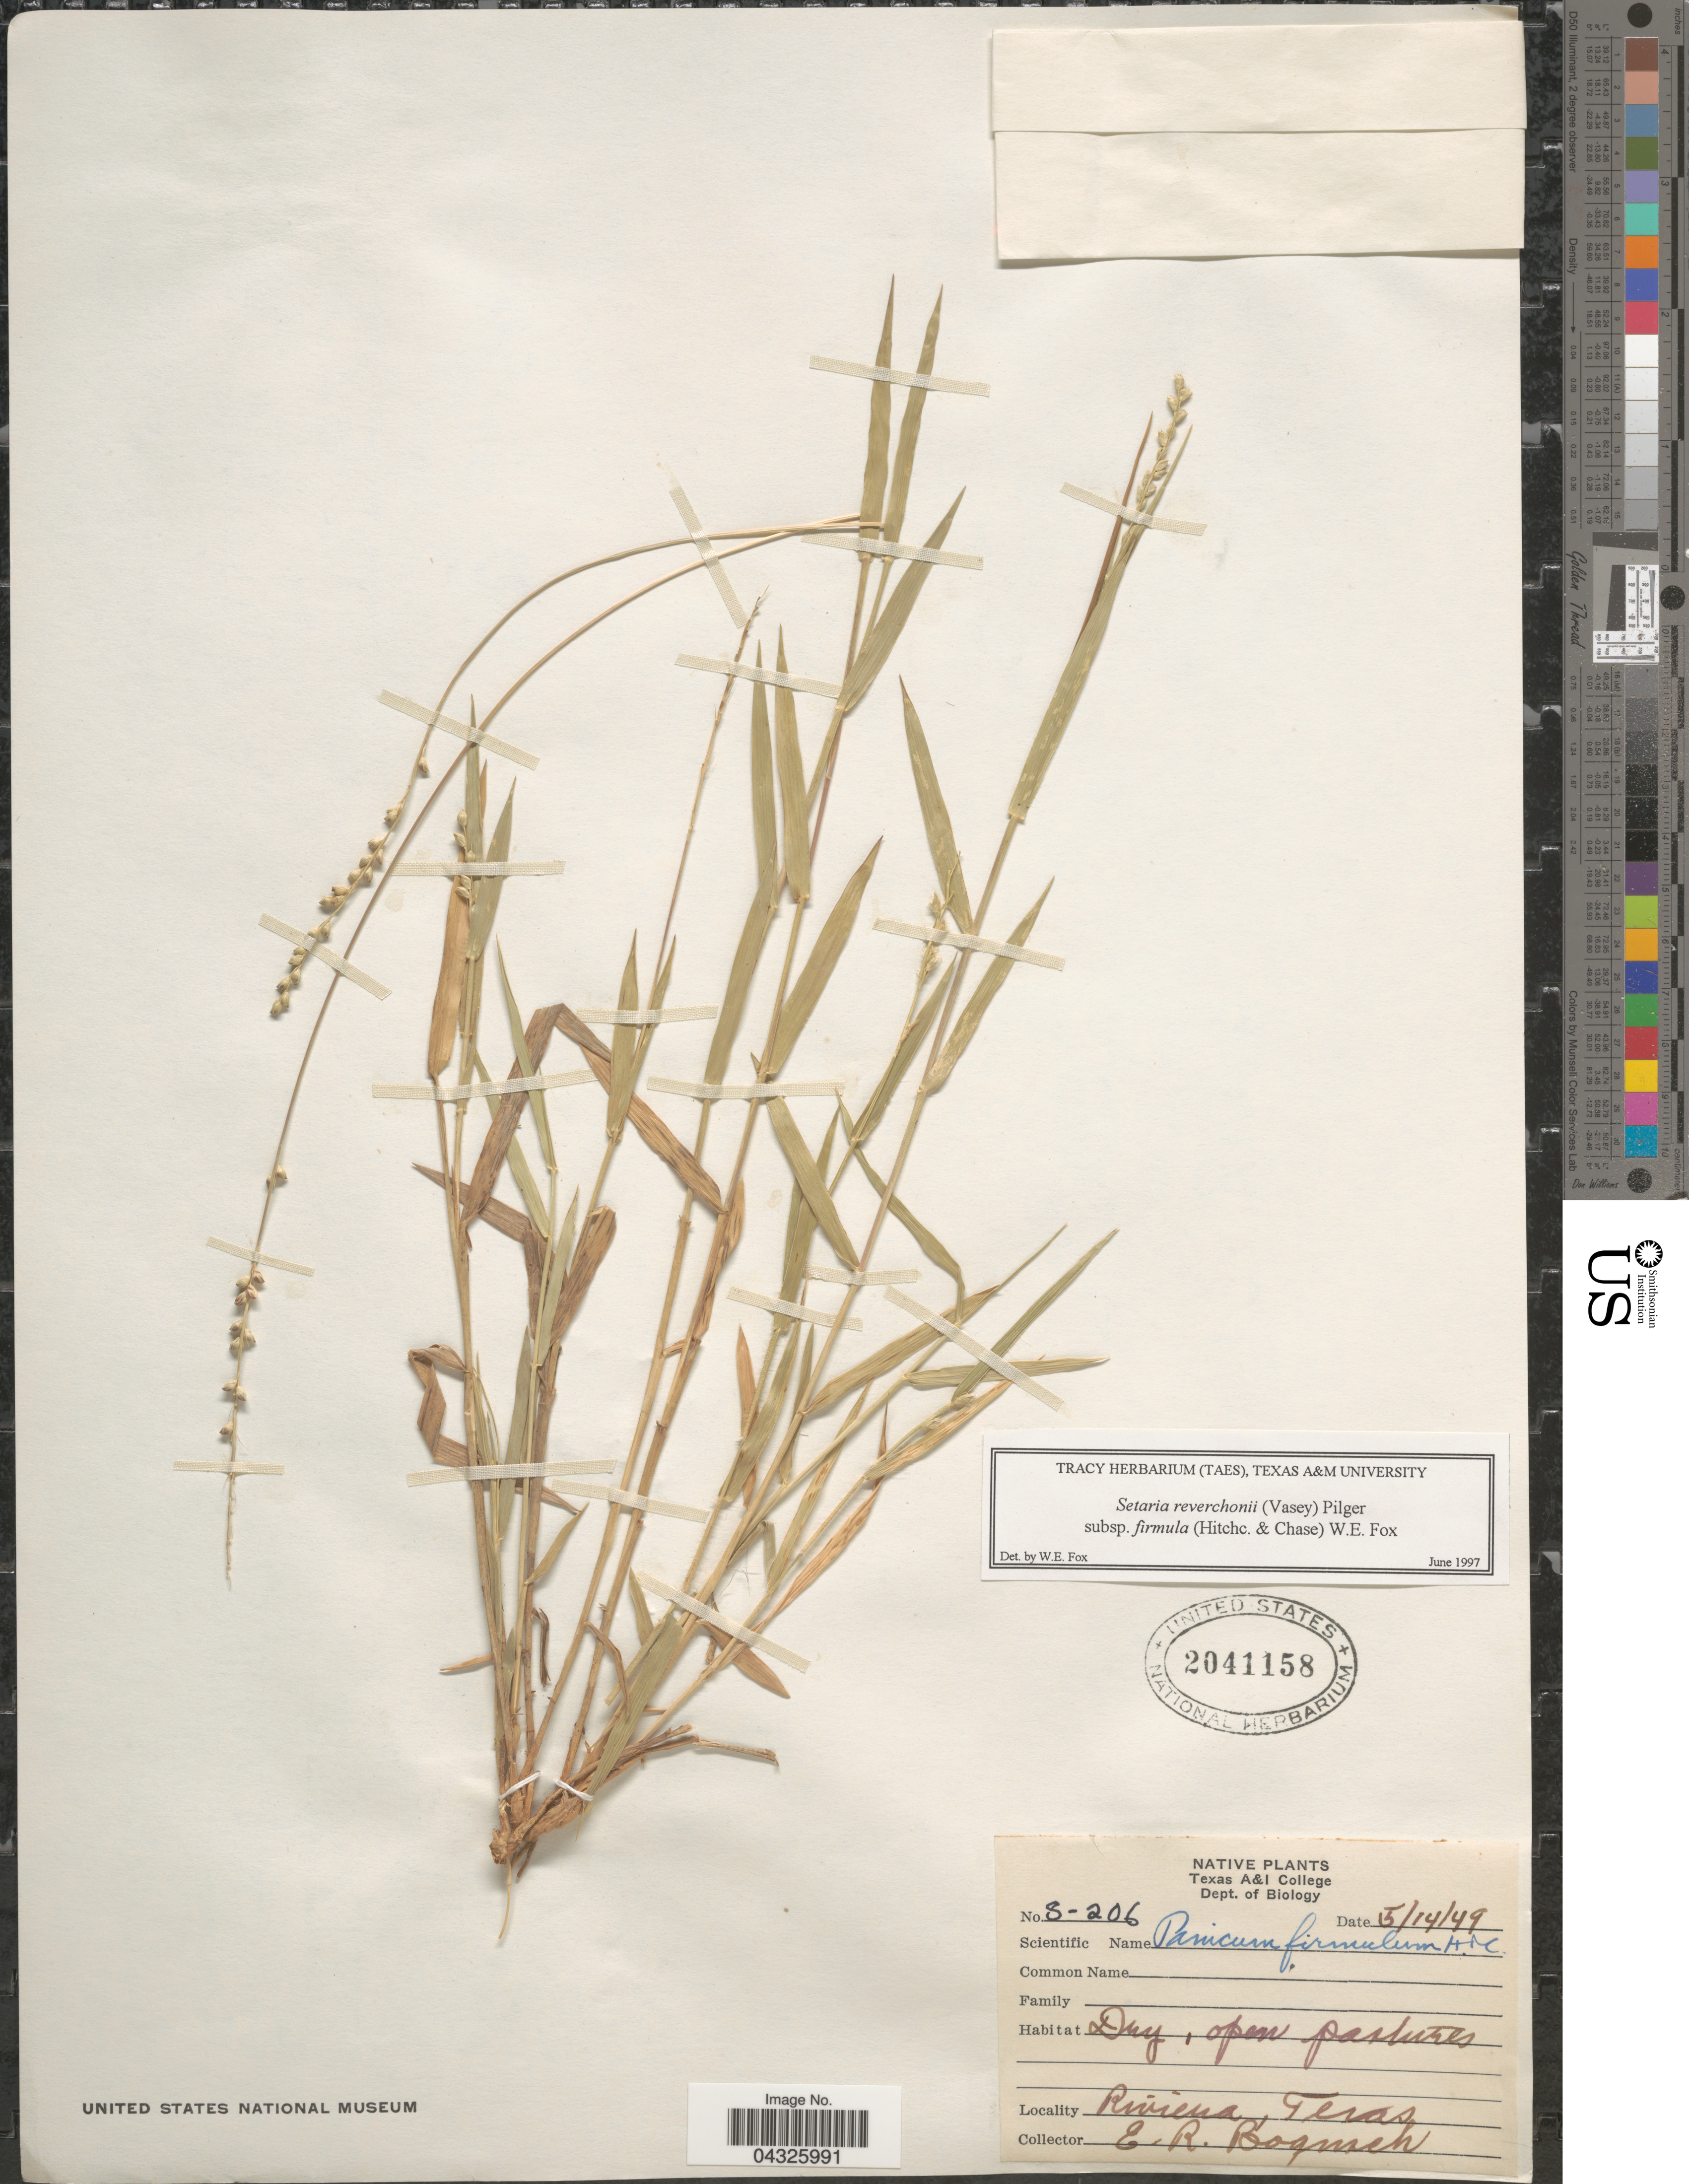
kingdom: Plantae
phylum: Tracheophyta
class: Liliopsida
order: Poales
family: Poaceae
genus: Setaria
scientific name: Setaria reverchonii subsp. firmula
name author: (Hitchc. & Chase) W.E. Fox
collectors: E. Bogusch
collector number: S-206*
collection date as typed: Transcribed d/m/y: 14/5/49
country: United States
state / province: Texas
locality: Riviera.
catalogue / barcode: US 2041158